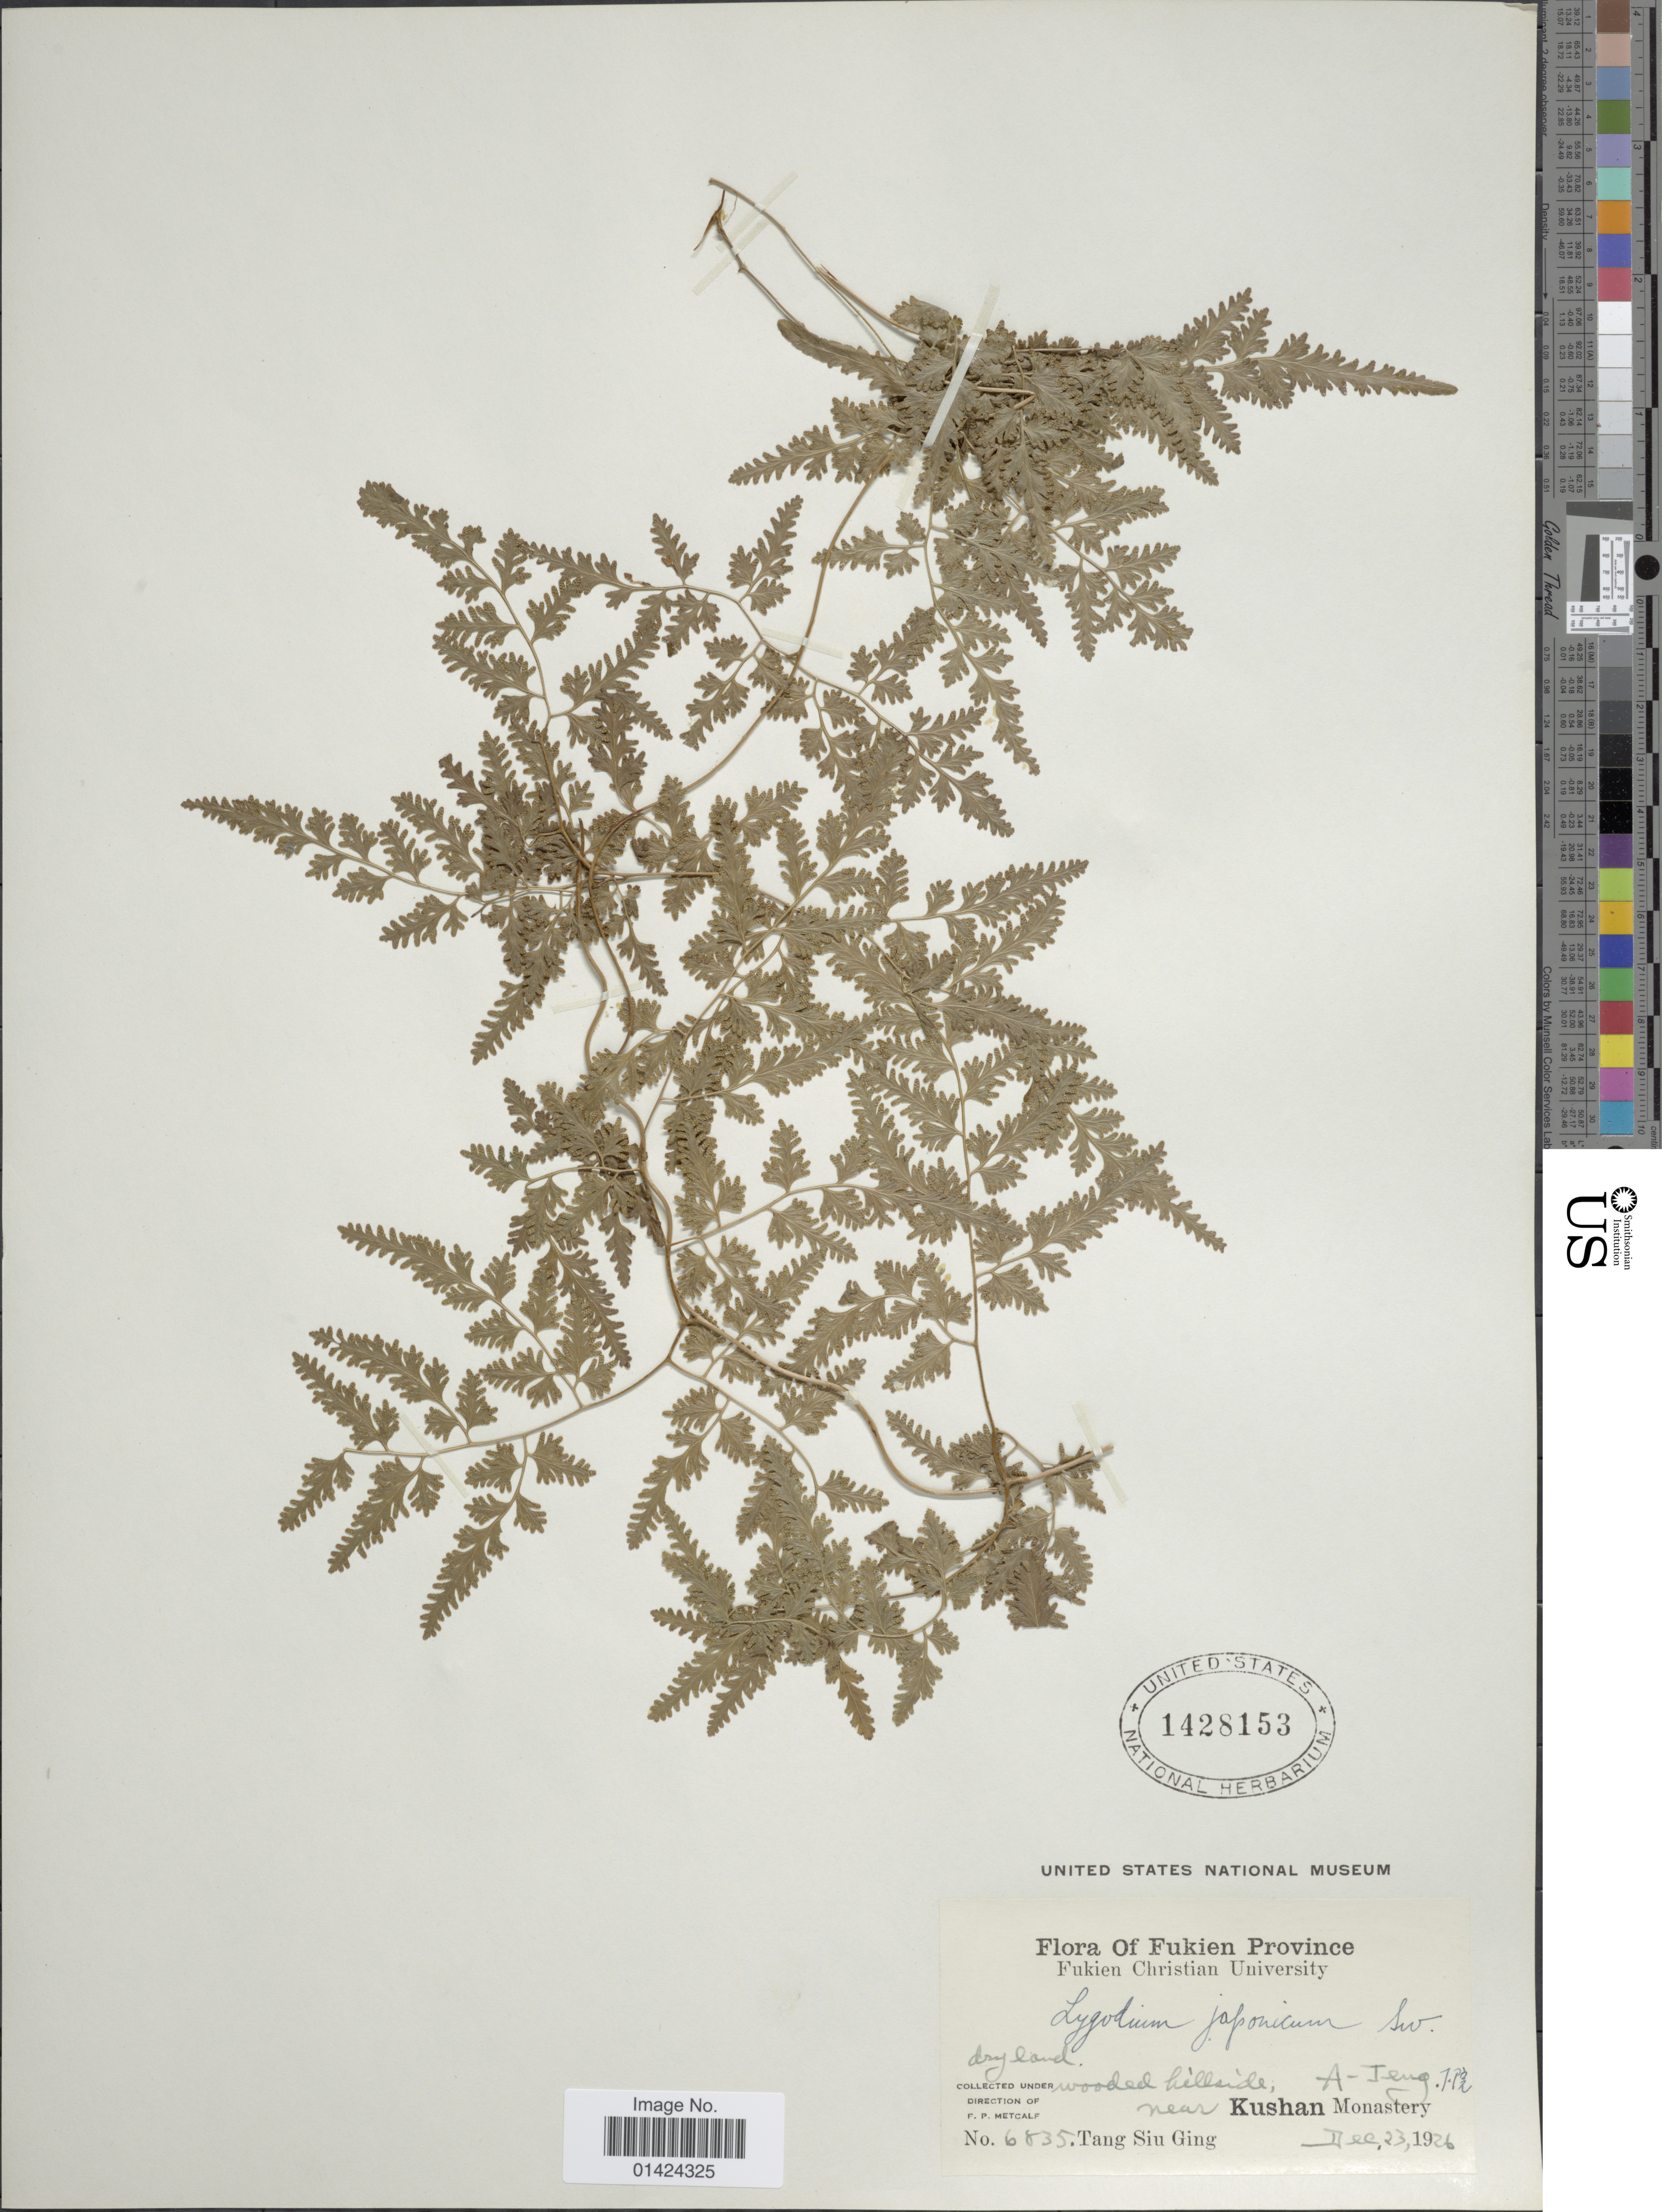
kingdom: Plantae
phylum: Tracheophyta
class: Polypodiopsida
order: Schizaeales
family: Lygodiaceae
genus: Lygodium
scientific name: Lygodium japonicum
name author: (Thunb.) Sw.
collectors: S. Tang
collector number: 6835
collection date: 1926-12-23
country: China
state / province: Fujian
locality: Fukien province. Wooded hillside, near Kushan Monastery. [interpreted]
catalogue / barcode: US 1428153